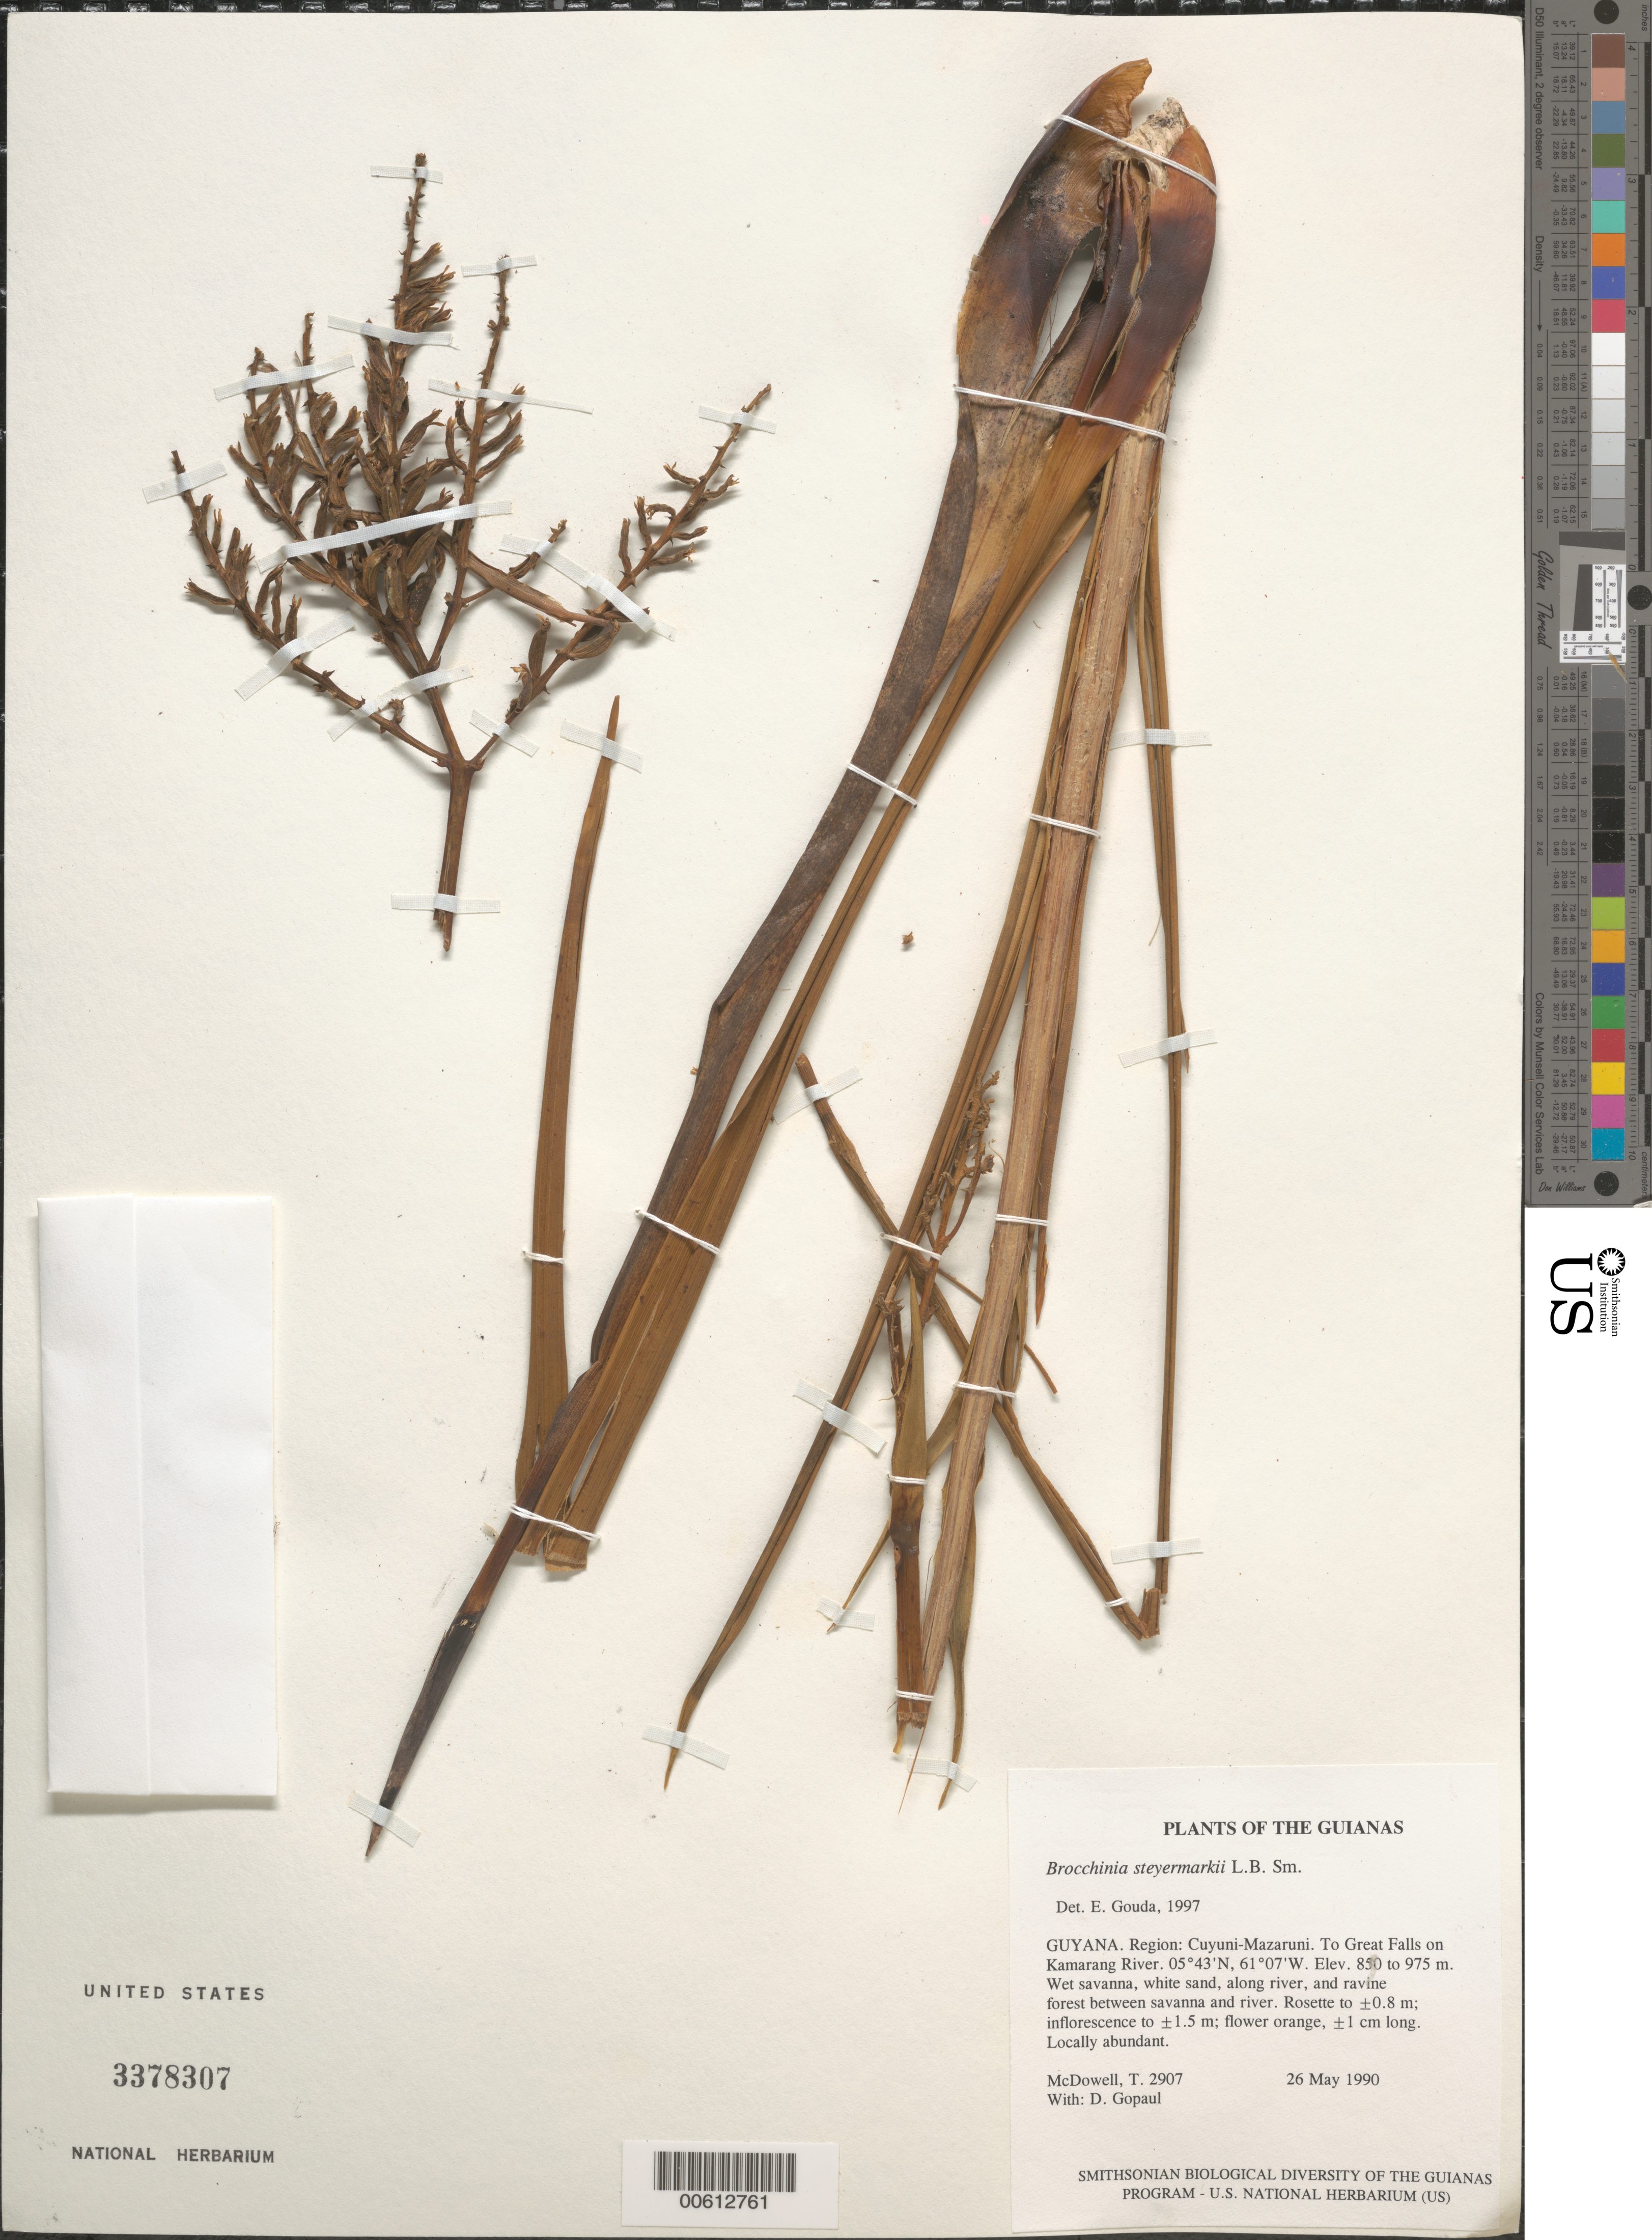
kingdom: Plantae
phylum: Tracheophyta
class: Liliopsida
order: Poales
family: Bromeliaceae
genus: Brocchinia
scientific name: Brocchinia steyermarkii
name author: L.B. Sm.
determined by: Gouda, E. J.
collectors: T. McDowell & D. Gopaul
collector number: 2907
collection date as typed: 26 May 1990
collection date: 1990-05-26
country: Guyana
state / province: Cuyuni-Mazaruni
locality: From Utshi River to Great Falls on Kamarang River; 4-5 km SE of Utshi camp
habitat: Wet savanna, white sand, along river, and ravine forest between savanna and river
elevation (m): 850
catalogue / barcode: US 3378307